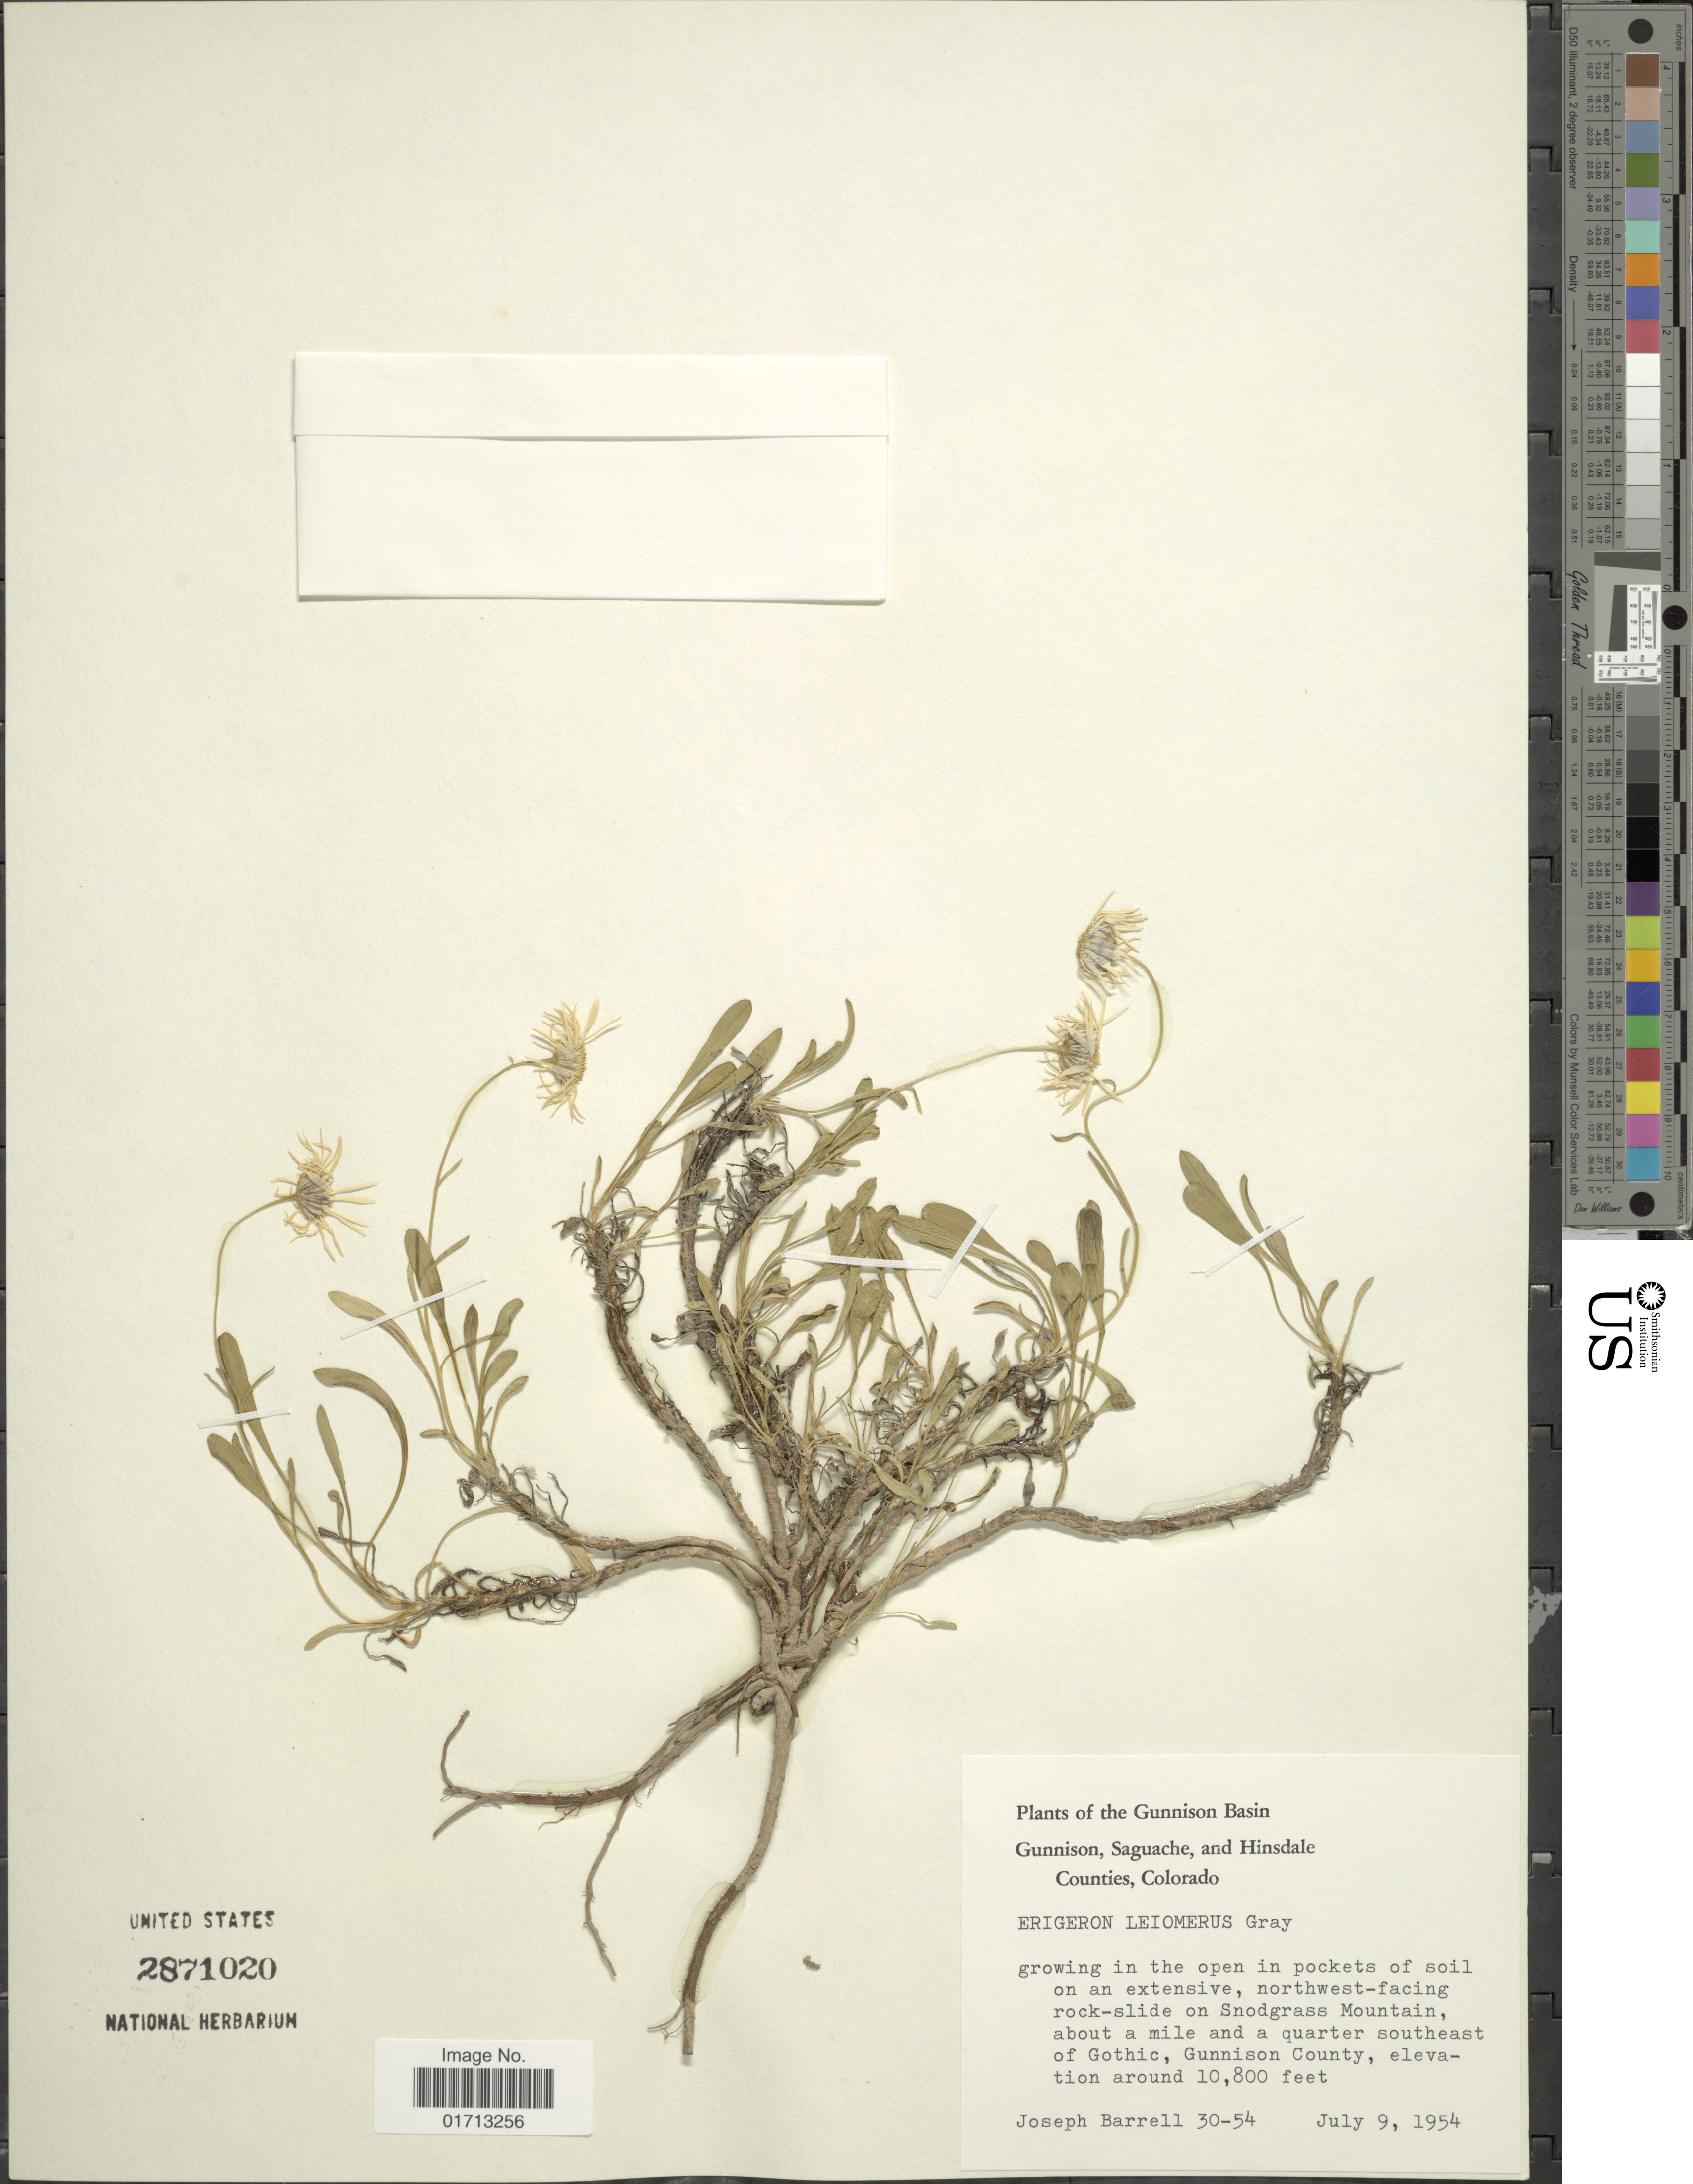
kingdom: Plantae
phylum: Tracheophyta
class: Magnoliopsida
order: Asterales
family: Asteraceae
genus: Erigeron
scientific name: Erigeron leiomerus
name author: A. Gray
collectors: J. Barrell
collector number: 30-54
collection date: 1954-07-09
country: United States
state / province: Colorado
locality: Gunnison Basin. Snodgrass Mountain, about a mile and a quarter southeast of Gothic, Gunnison County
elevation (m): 3292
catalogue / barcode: US 2871020